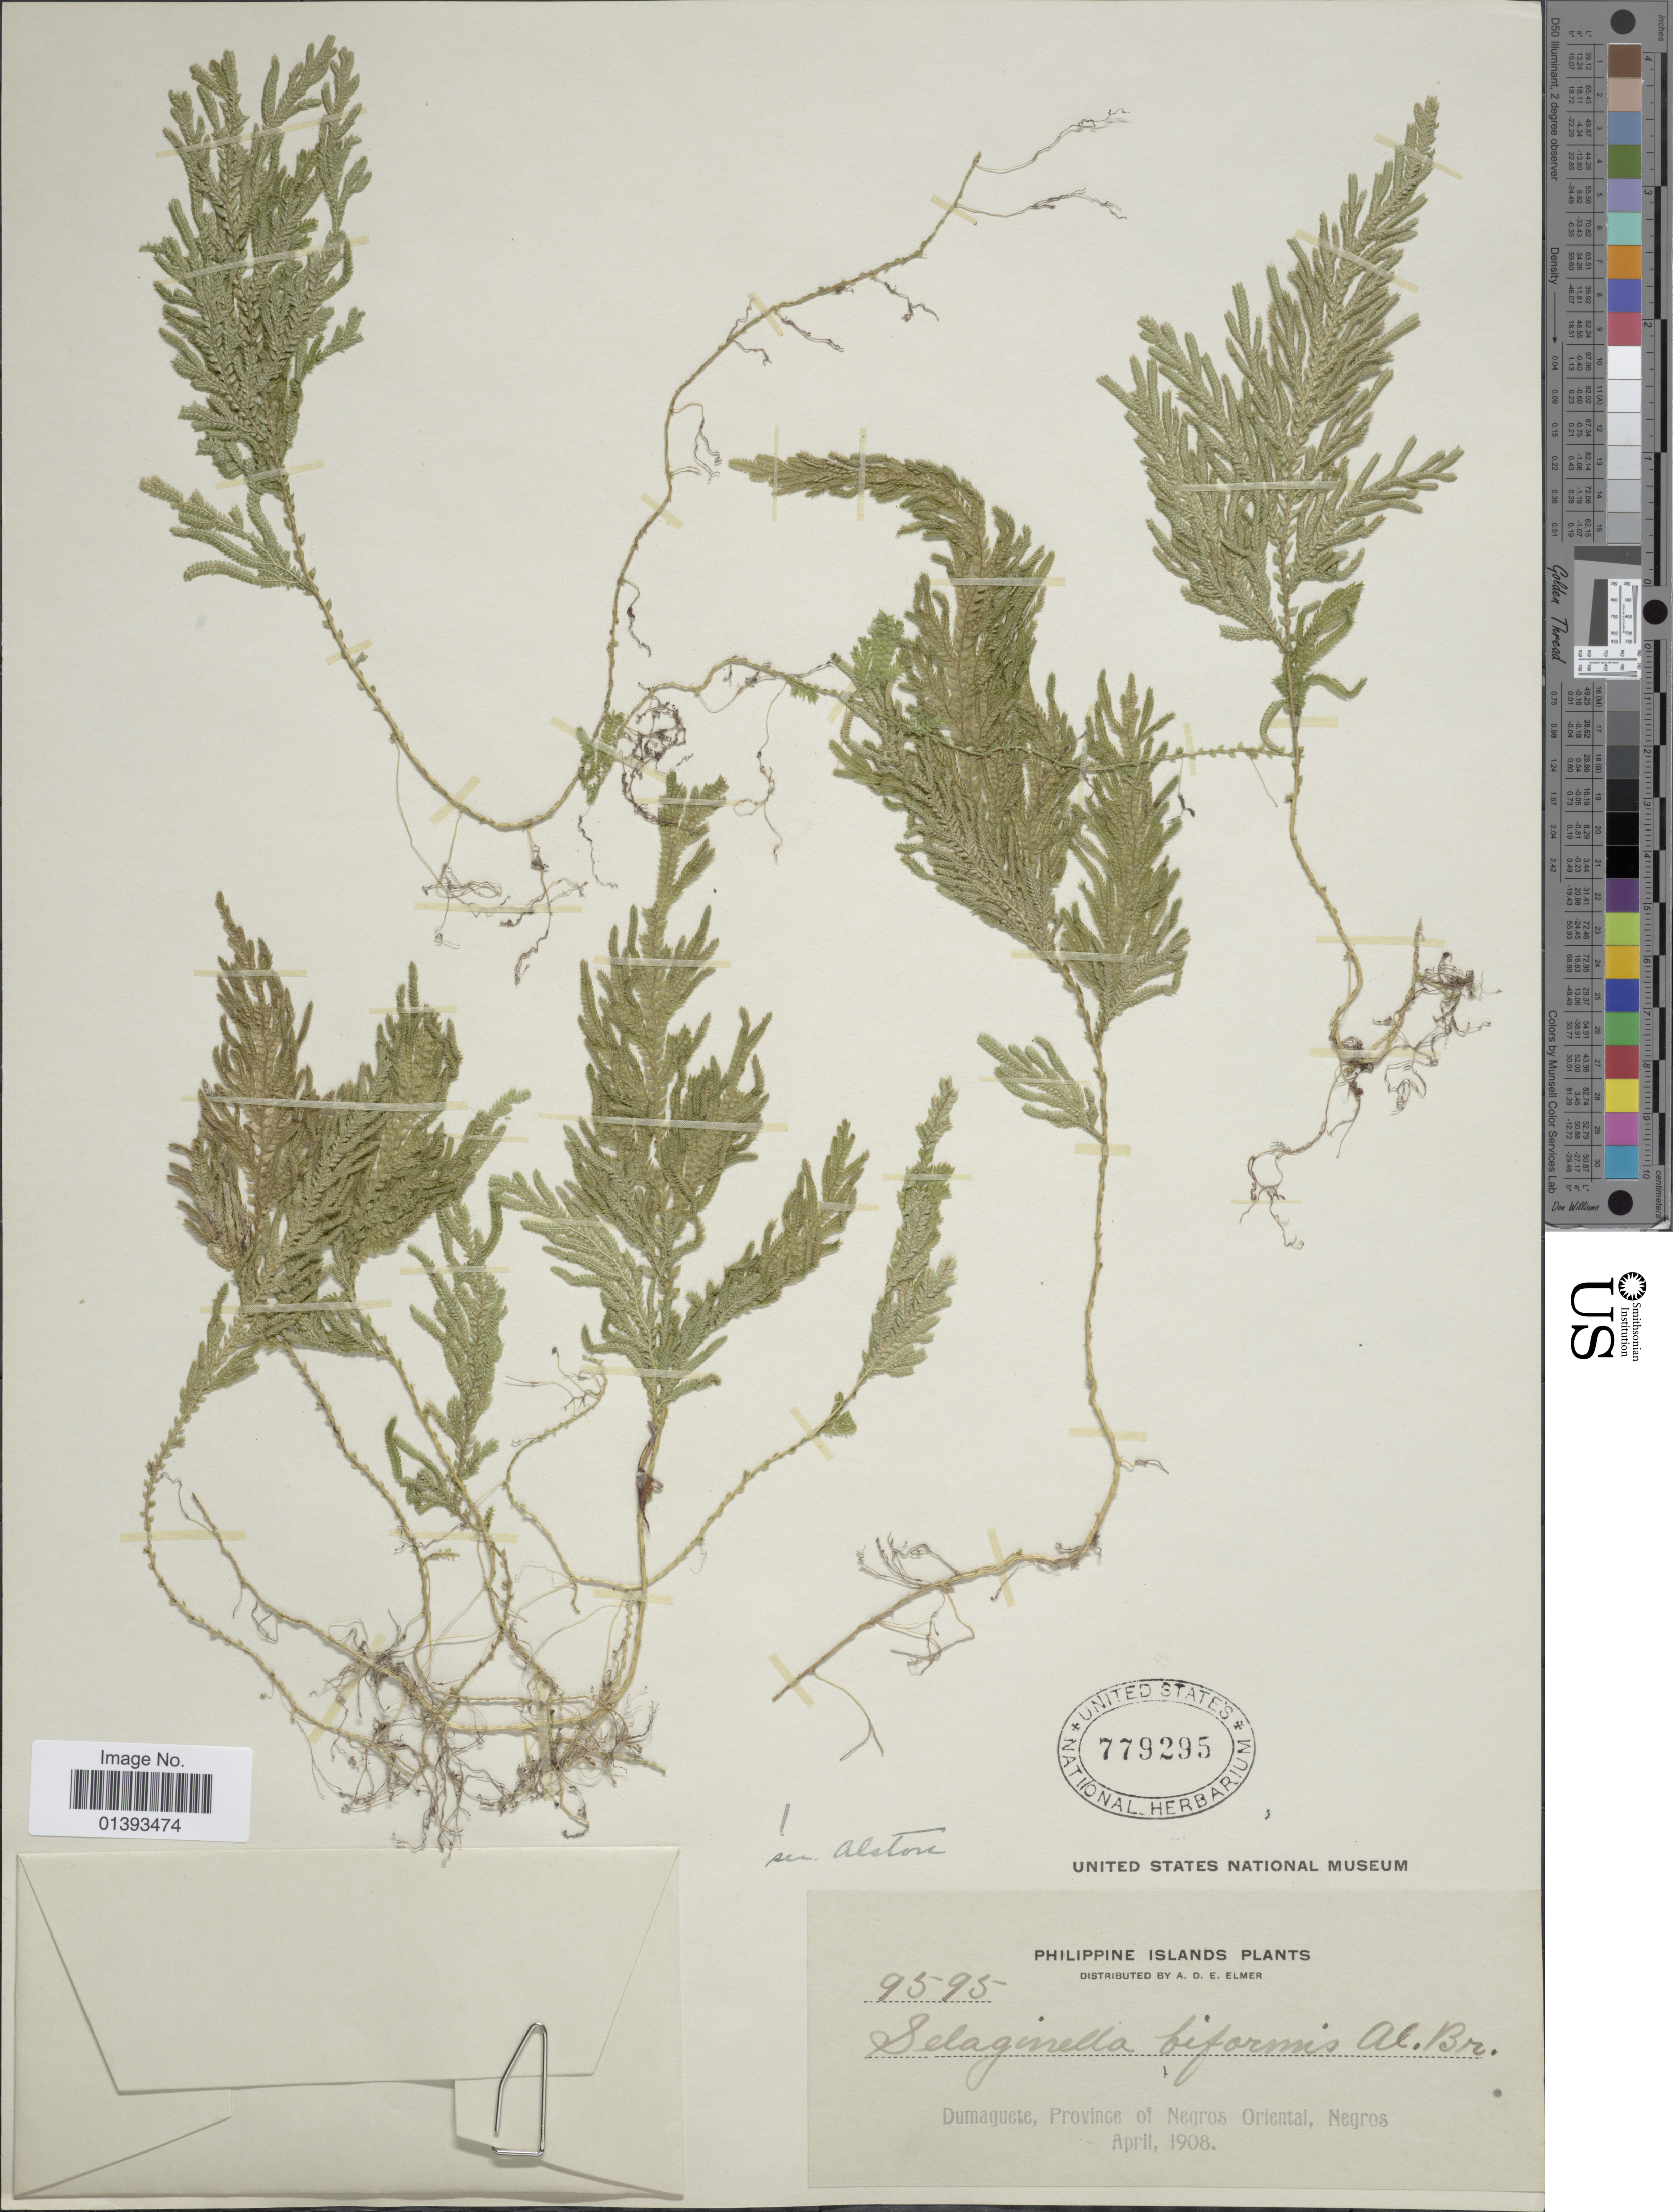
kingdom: Plantae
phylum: Tracheophyta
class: Lycopodiopsida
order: Selaginellales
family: Selaginellaceae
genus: Selaginella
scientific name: Selaginella biformis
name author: A. Braun ex Kuhn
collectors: A. D. E. Elmer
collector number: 9595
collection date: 1908-04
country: Philippines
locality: Dumaguete, province of Negros Oriental, Negros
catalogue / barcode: US 779295